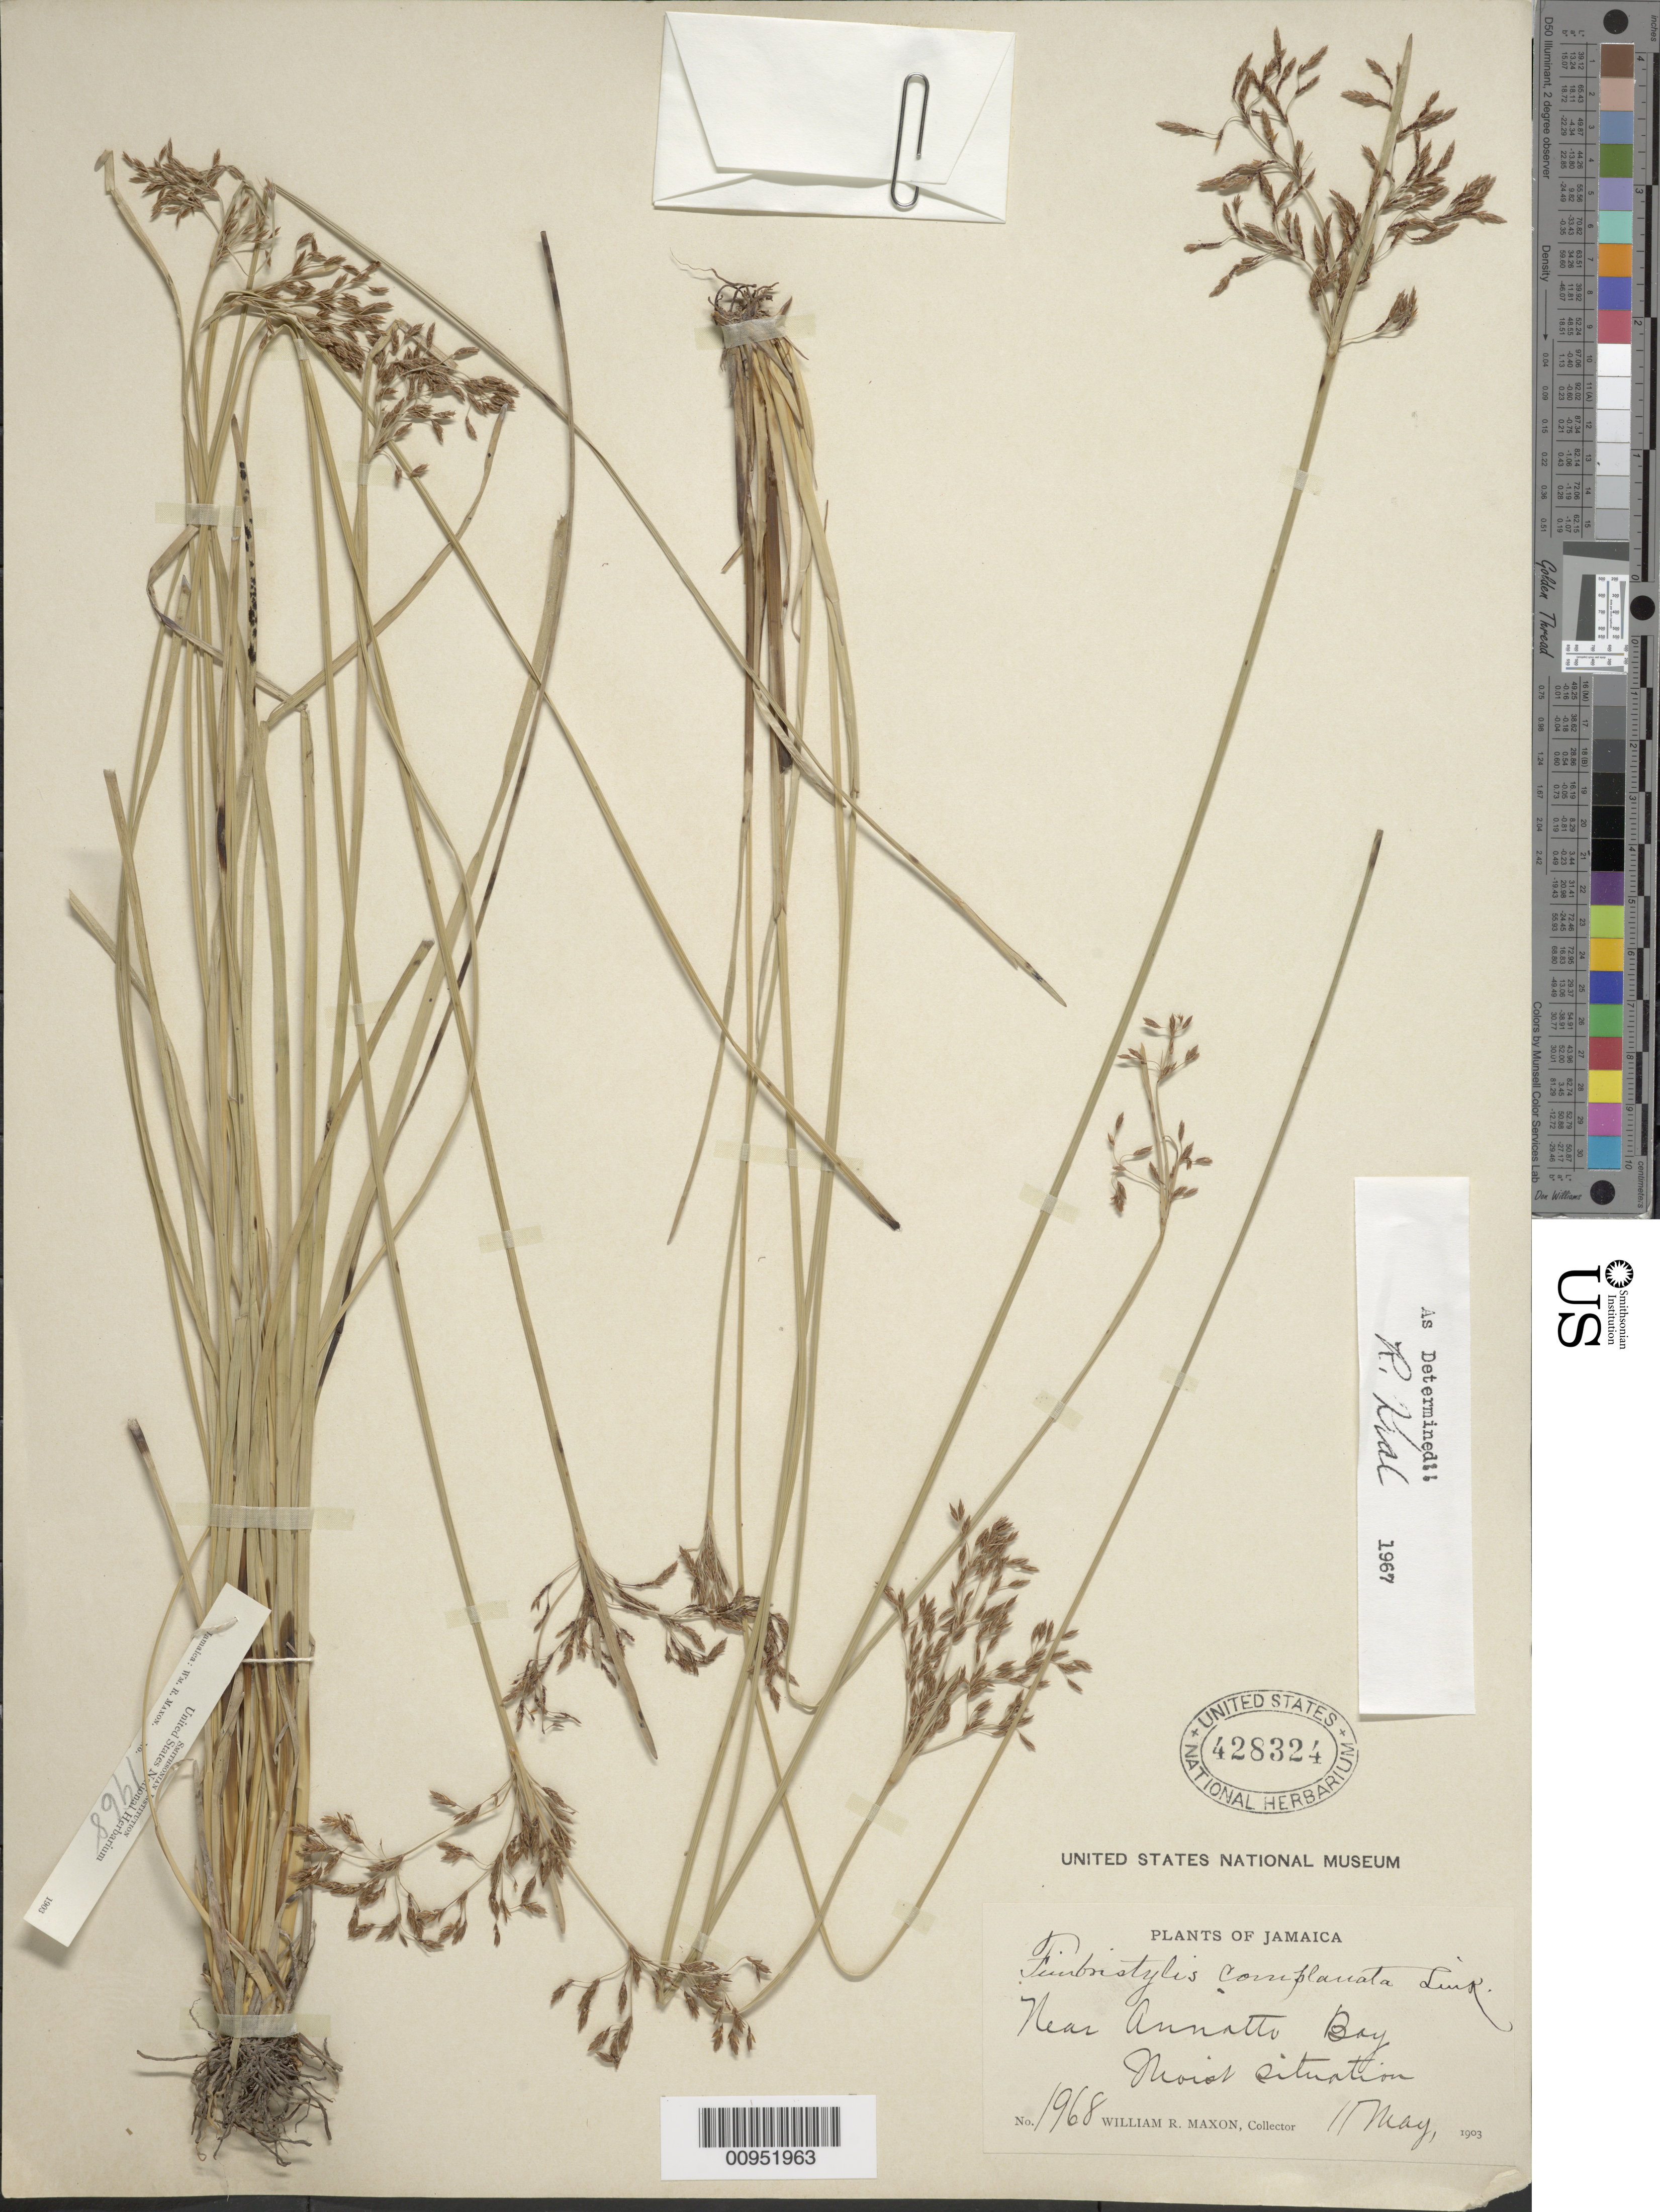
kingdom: Plantae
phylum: Tracheophyta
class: Liliopsida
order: Poales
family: Cyperaceae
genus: Fimbristylis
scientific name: Fimbristylis complanata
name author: (Retz.) Link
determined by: Kral, Robert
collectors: W. R. Maxon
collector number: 1968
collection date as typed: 11 May 1903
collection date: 1903-05-11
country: Jamaica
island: Jamaica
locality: Near Annatto Bay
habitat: Moist situation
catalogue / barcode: US 428324